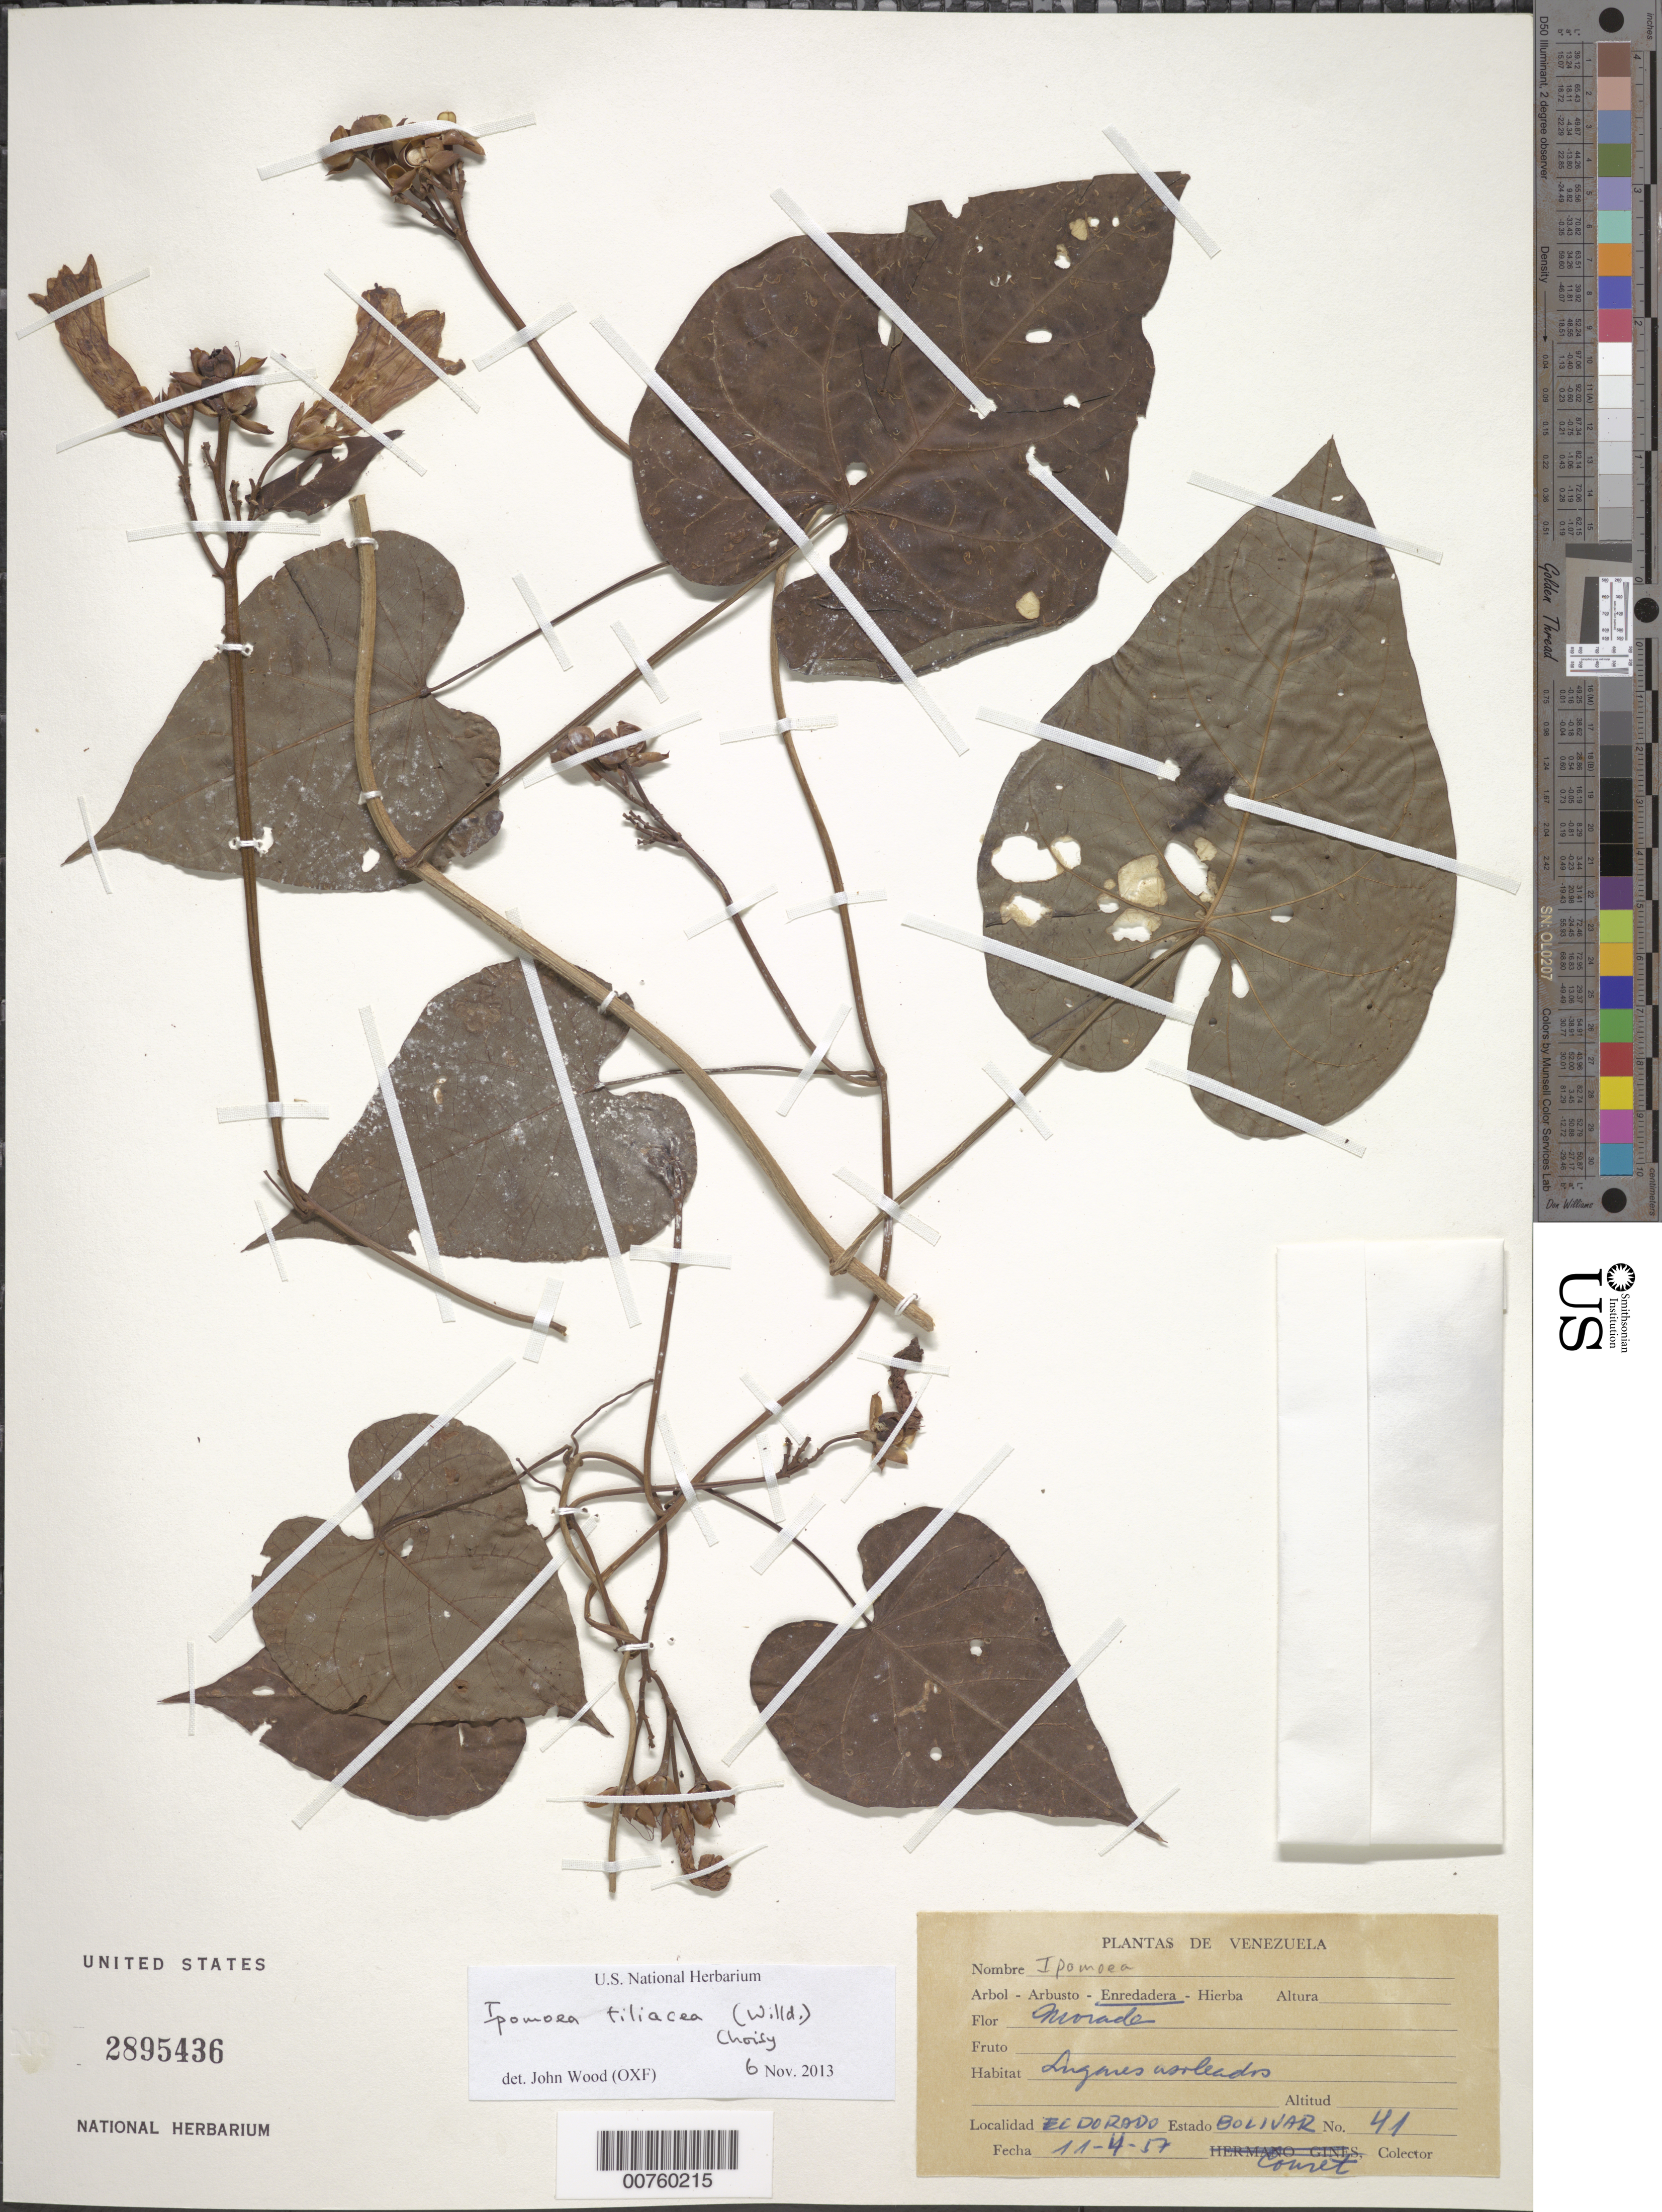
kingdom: Plantae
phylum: Tracheophyta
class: Magnoliopsida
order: Solanales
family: Convolvulaceae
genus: Ipomoea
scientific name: Ipomoea tiliacea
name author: (Willd.) Choisy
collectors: -. Couret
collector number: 41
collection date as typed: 11-Apr-57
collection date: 1957-04-11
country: Venezuela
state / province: Bolívar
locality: El Dorado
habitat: Sunny places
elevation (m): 200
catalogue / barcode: US 2895436